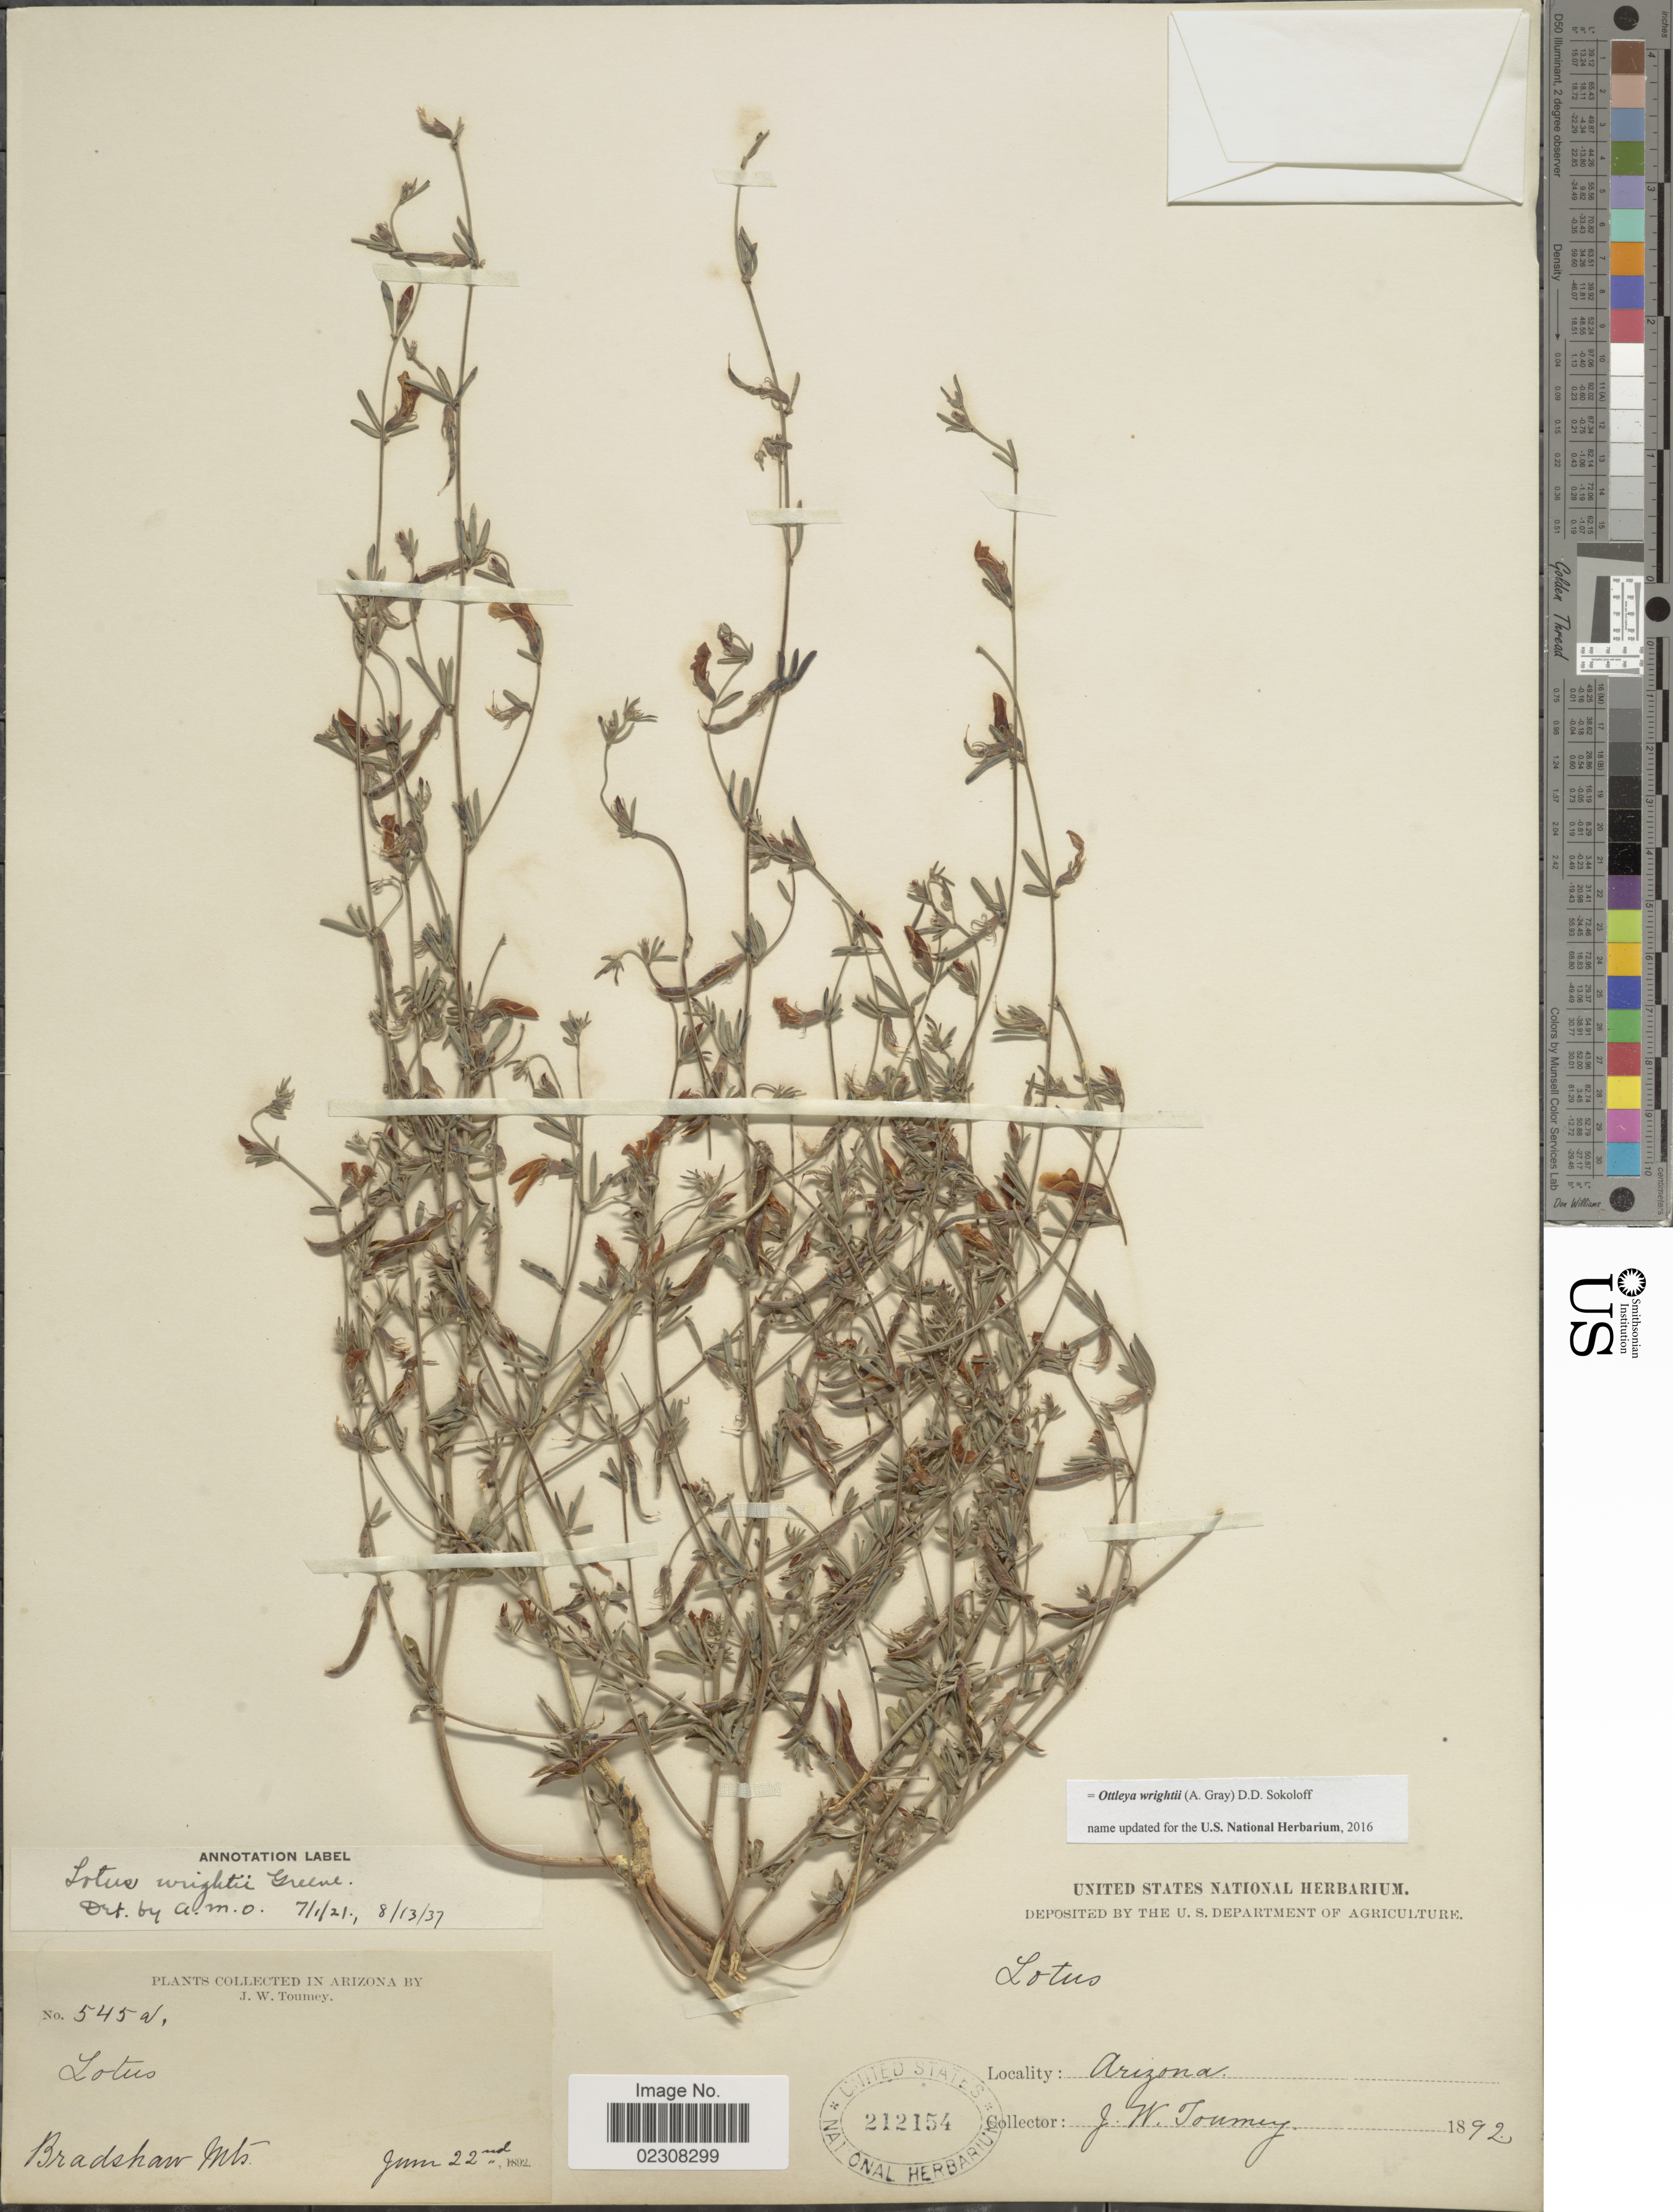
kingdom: Plantae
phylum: Tracheophyta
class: Magnoliopsida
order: Fabales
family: Fabaceae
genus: Ottleya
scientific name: Ottleya wrightii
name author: (A. Gray) D.D. Sokoloff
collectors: J. W. Toumey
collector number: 545a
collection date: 1892-06-22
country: United States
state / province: Arizona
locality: Bradshaw Mts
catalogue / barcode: US 212154